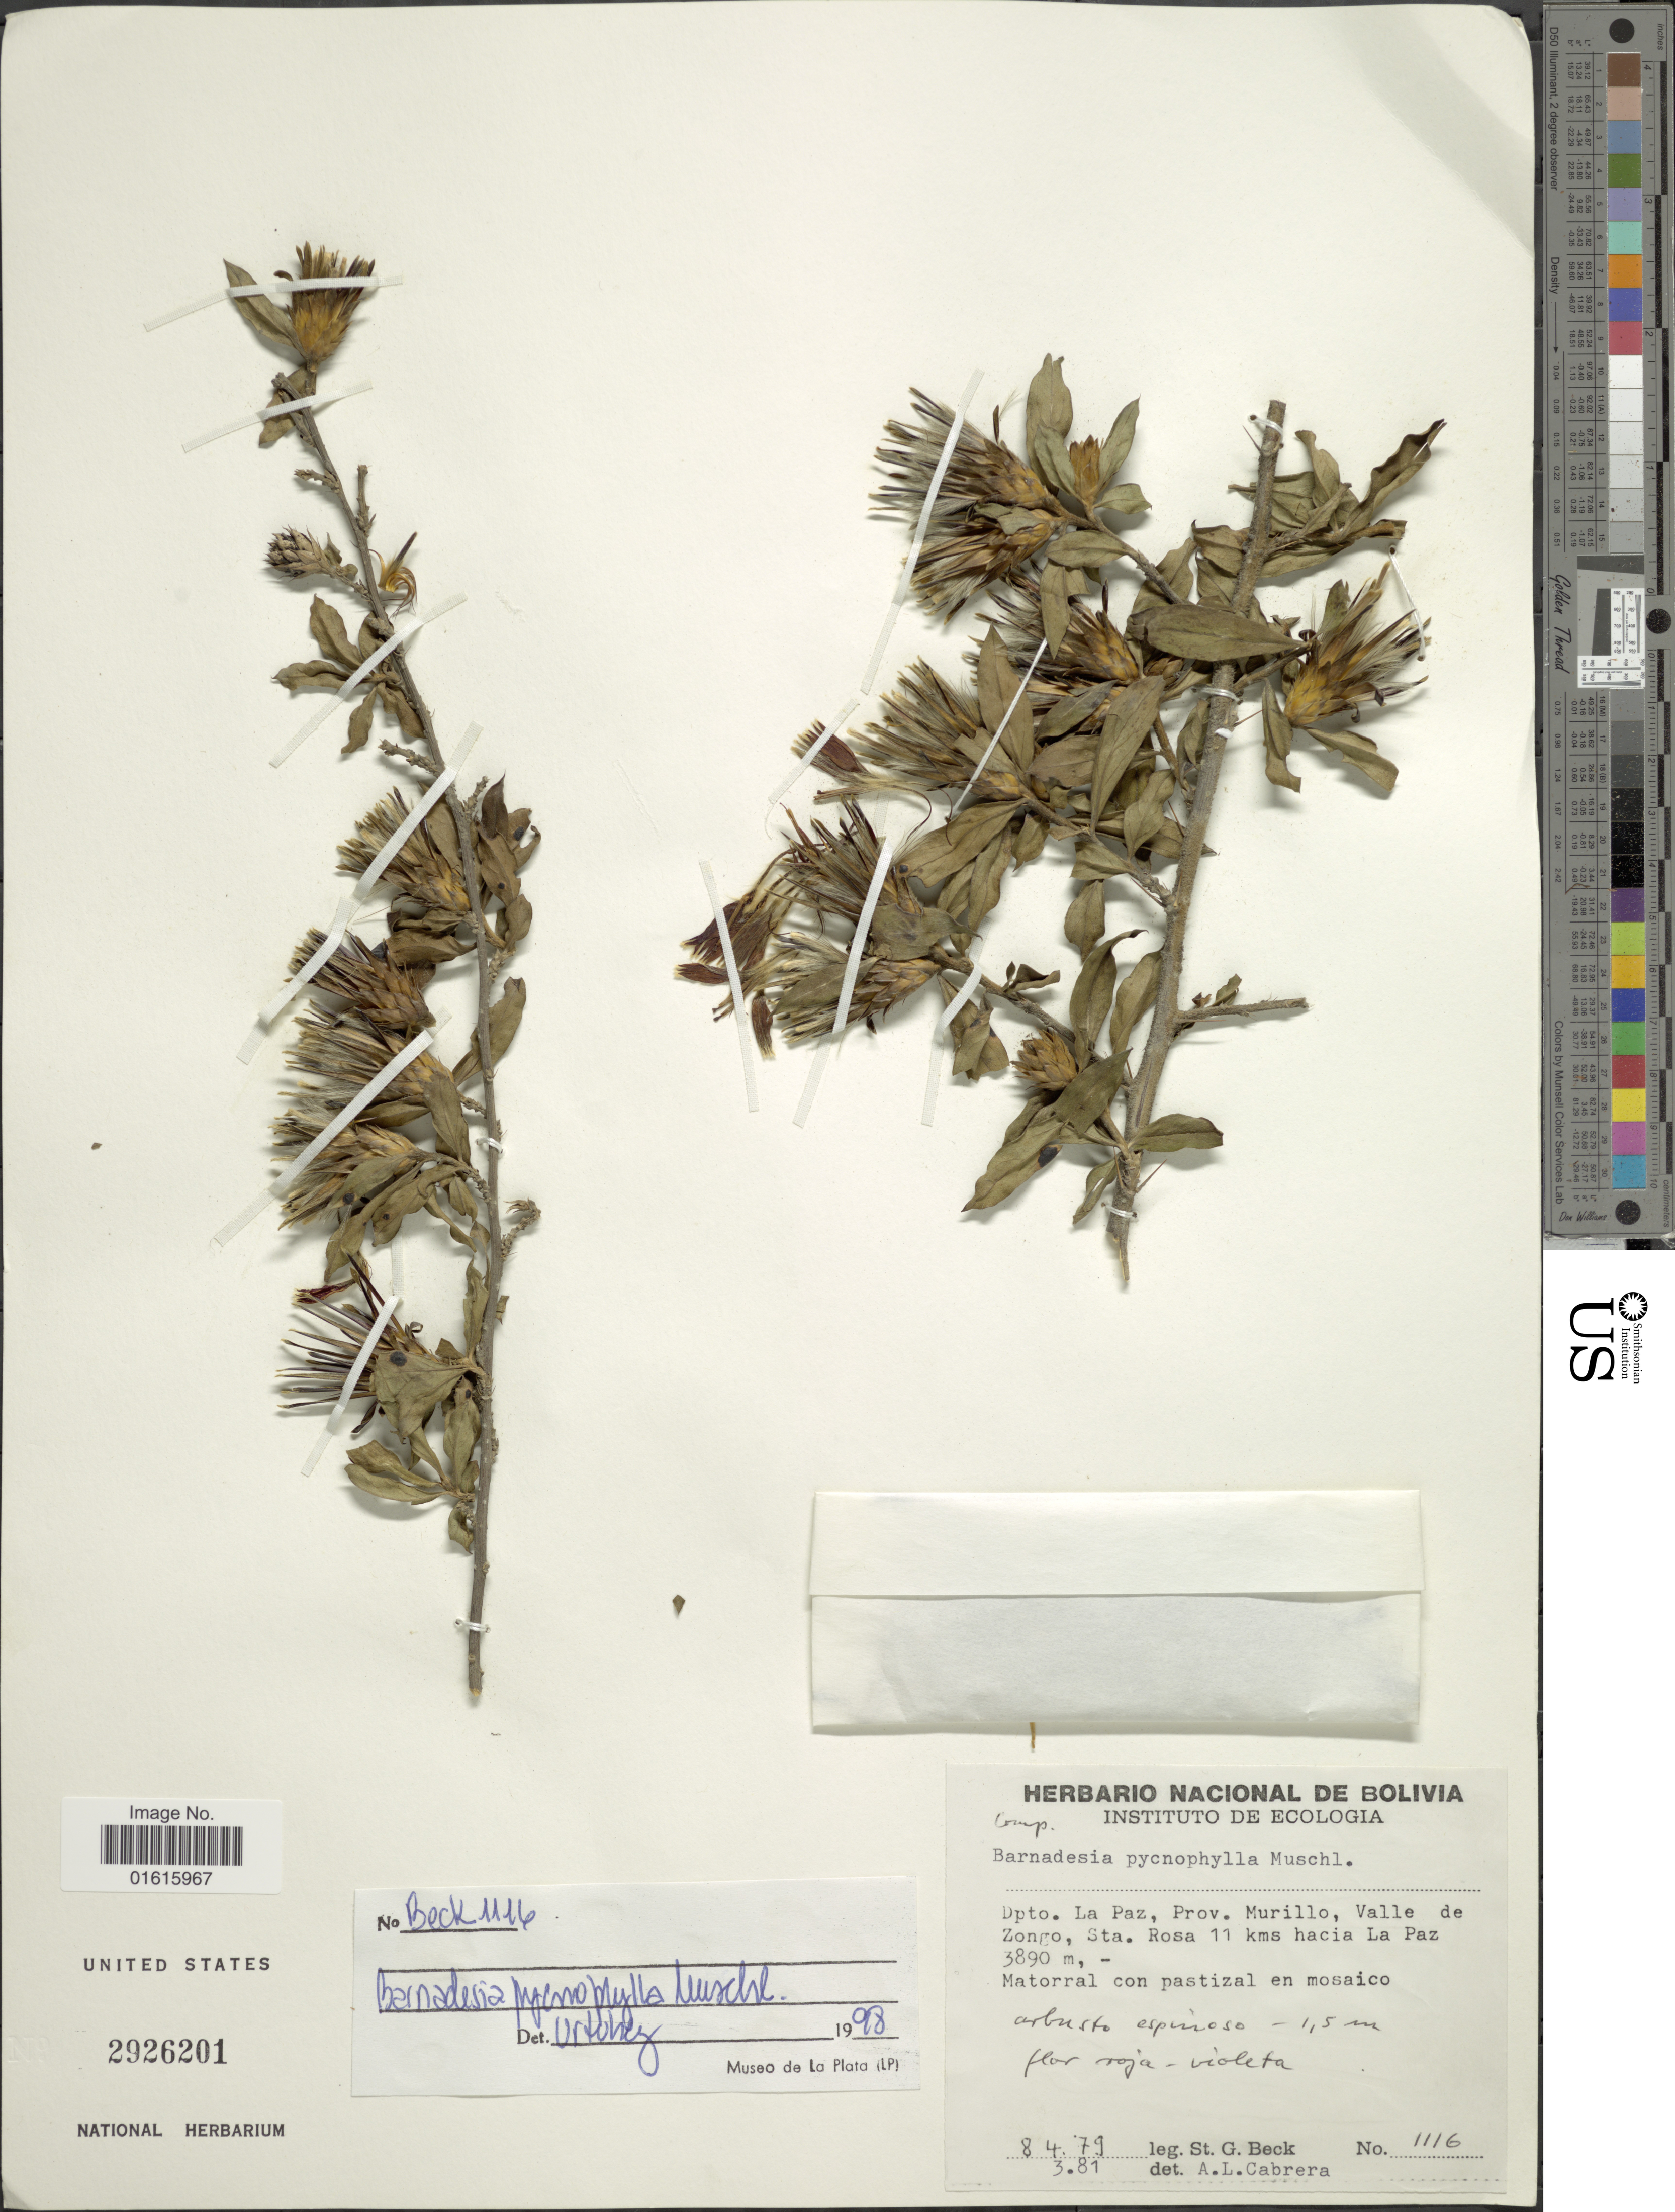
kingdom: Plantae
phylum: Tracheophyta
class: Magnoliopsida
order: Asterales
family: Asteraceae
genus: Barnadesia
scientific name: Barnadesia pycnophylla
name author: Muschl.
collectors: S. G. Beck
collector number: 1116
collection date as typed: Transcribed d/m/y: 8/4/79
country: Bolivia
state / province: La Paz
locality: Prov. Murillo, Valle de Zongo, Sta. Rosa 11 kms hacia La Paz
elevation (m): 3890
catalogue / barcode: US 2926201